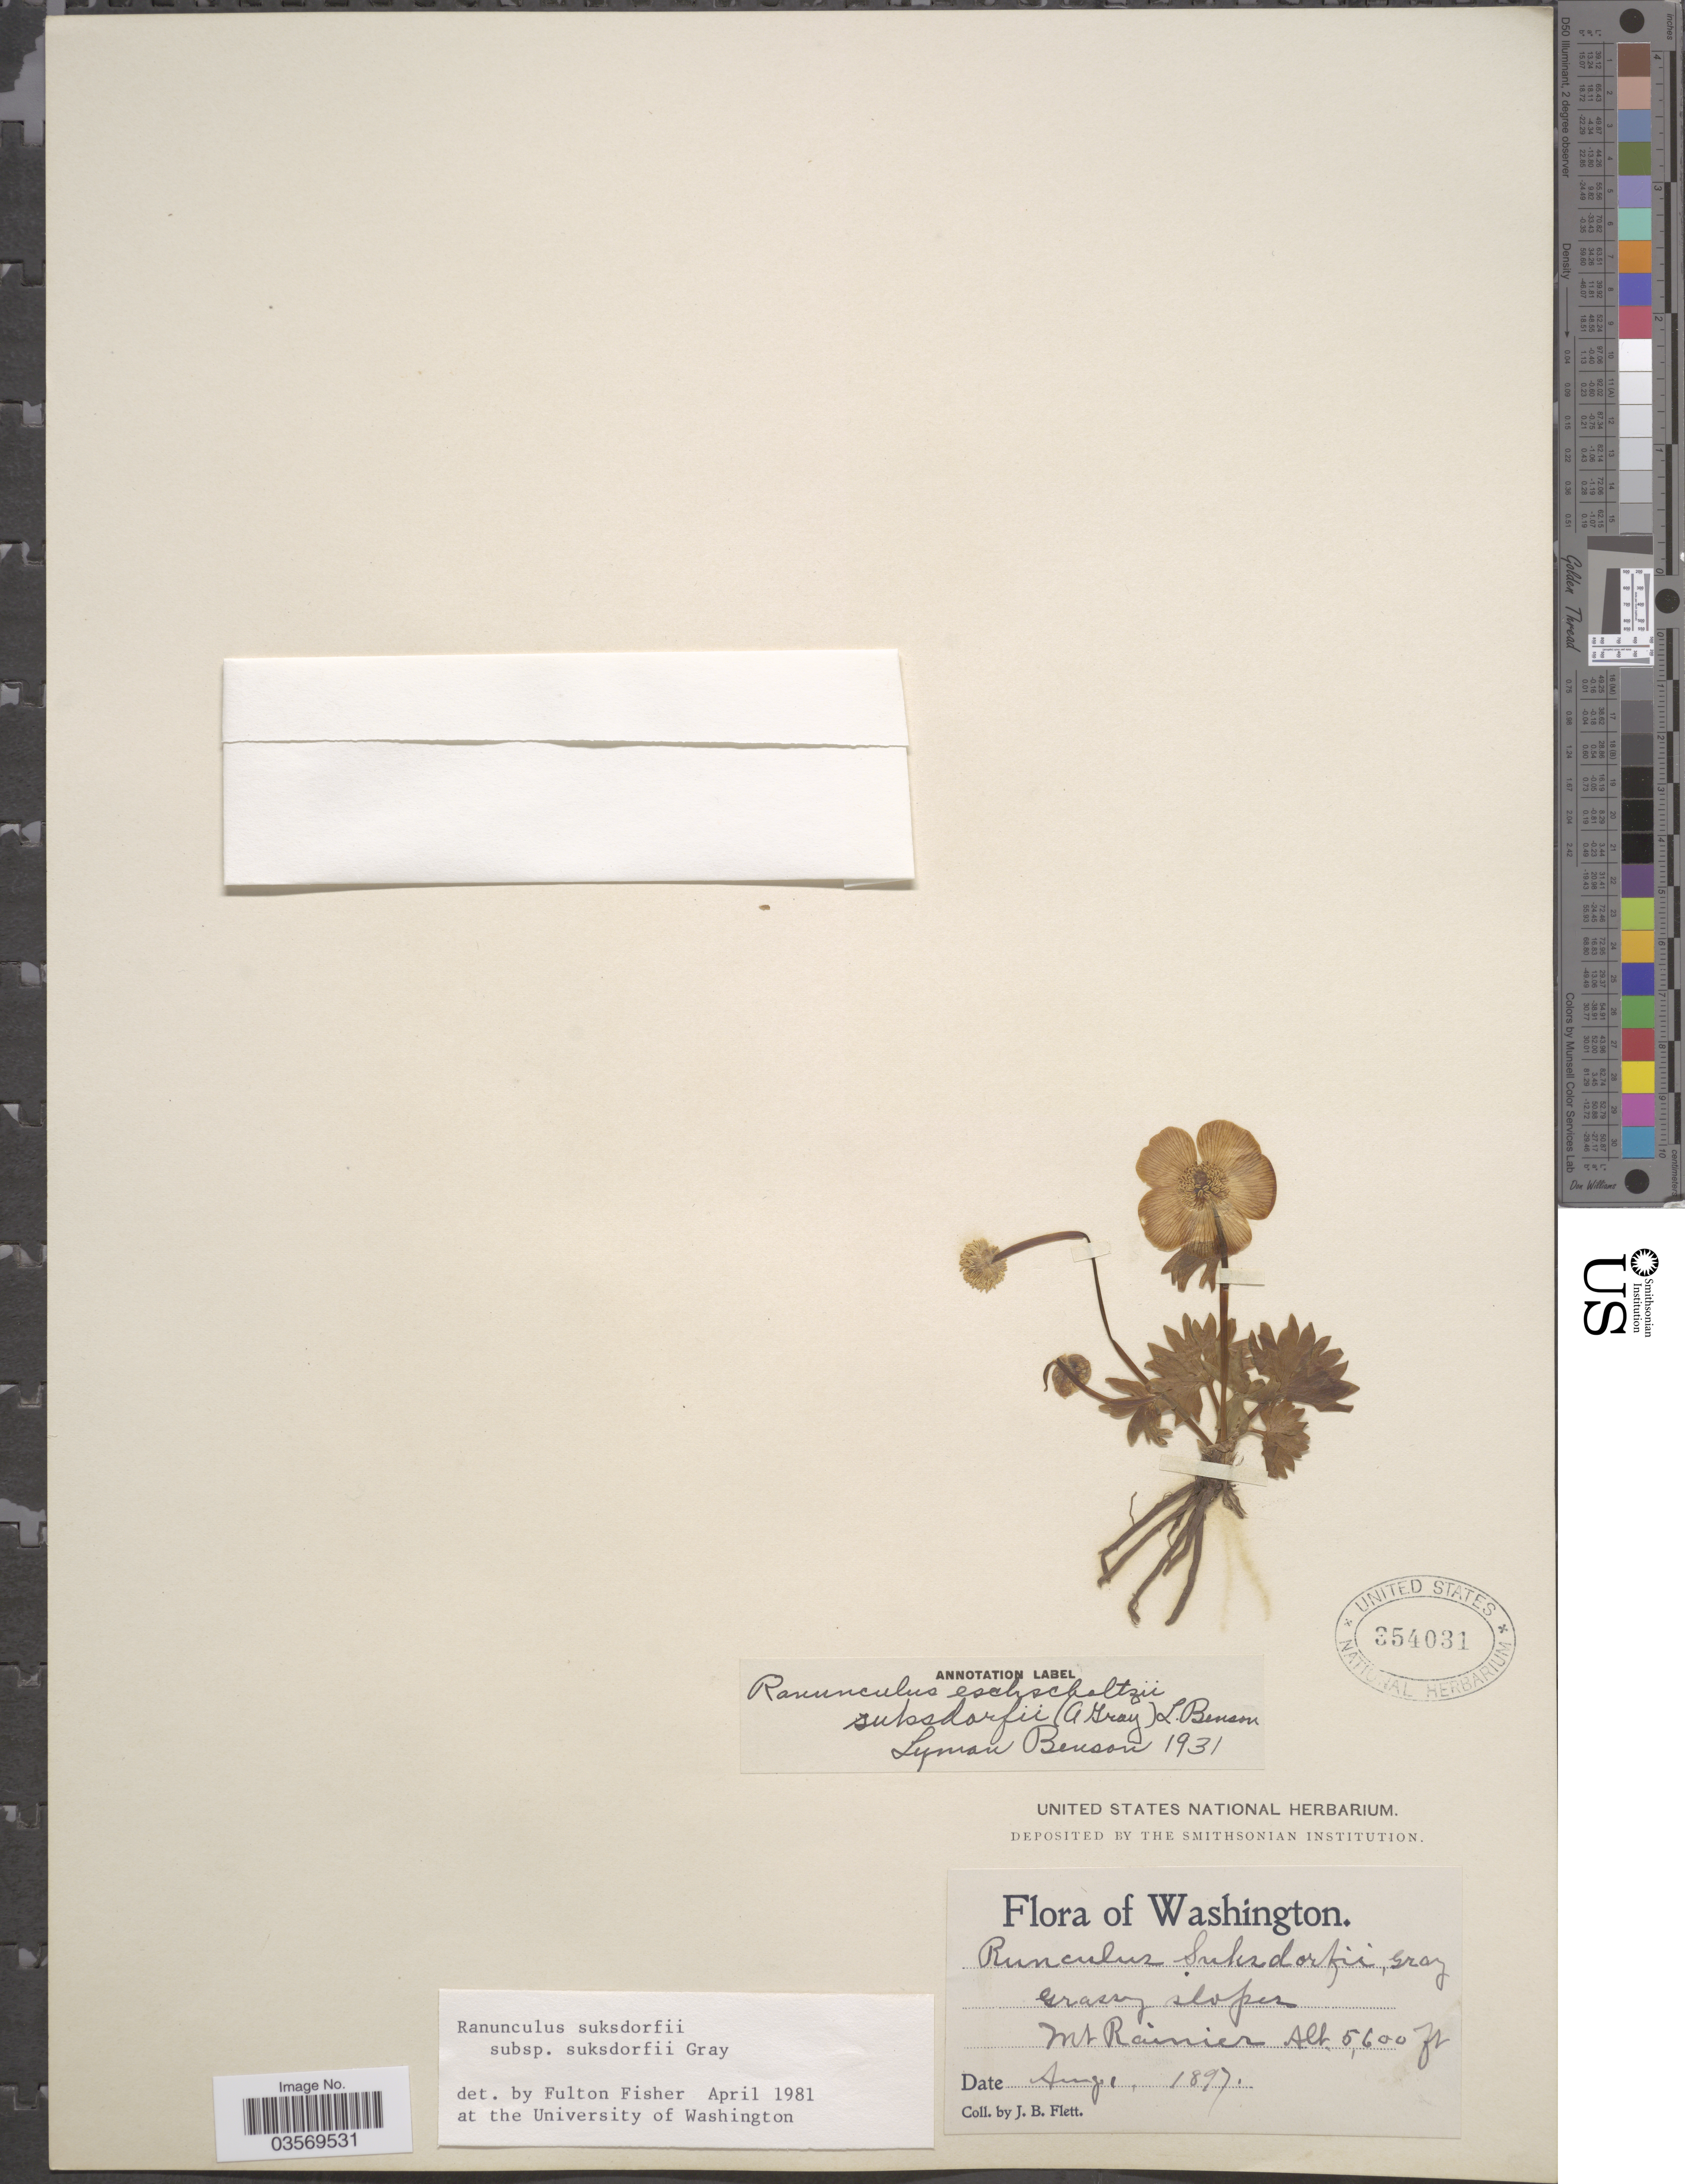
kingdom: Plantae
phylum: Tracheophyta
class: Magnoliopsida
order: Ranunculales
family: Ranunculaceae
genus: Ranunculus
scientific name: Ranunculus suksdorfii var. suksdorfii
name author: A. Gray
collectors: J. Flett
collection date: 1897-08-01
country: United States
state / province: Washington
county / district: Pierce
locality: Mt Rainier.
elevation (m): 1707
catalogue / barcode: US 354031